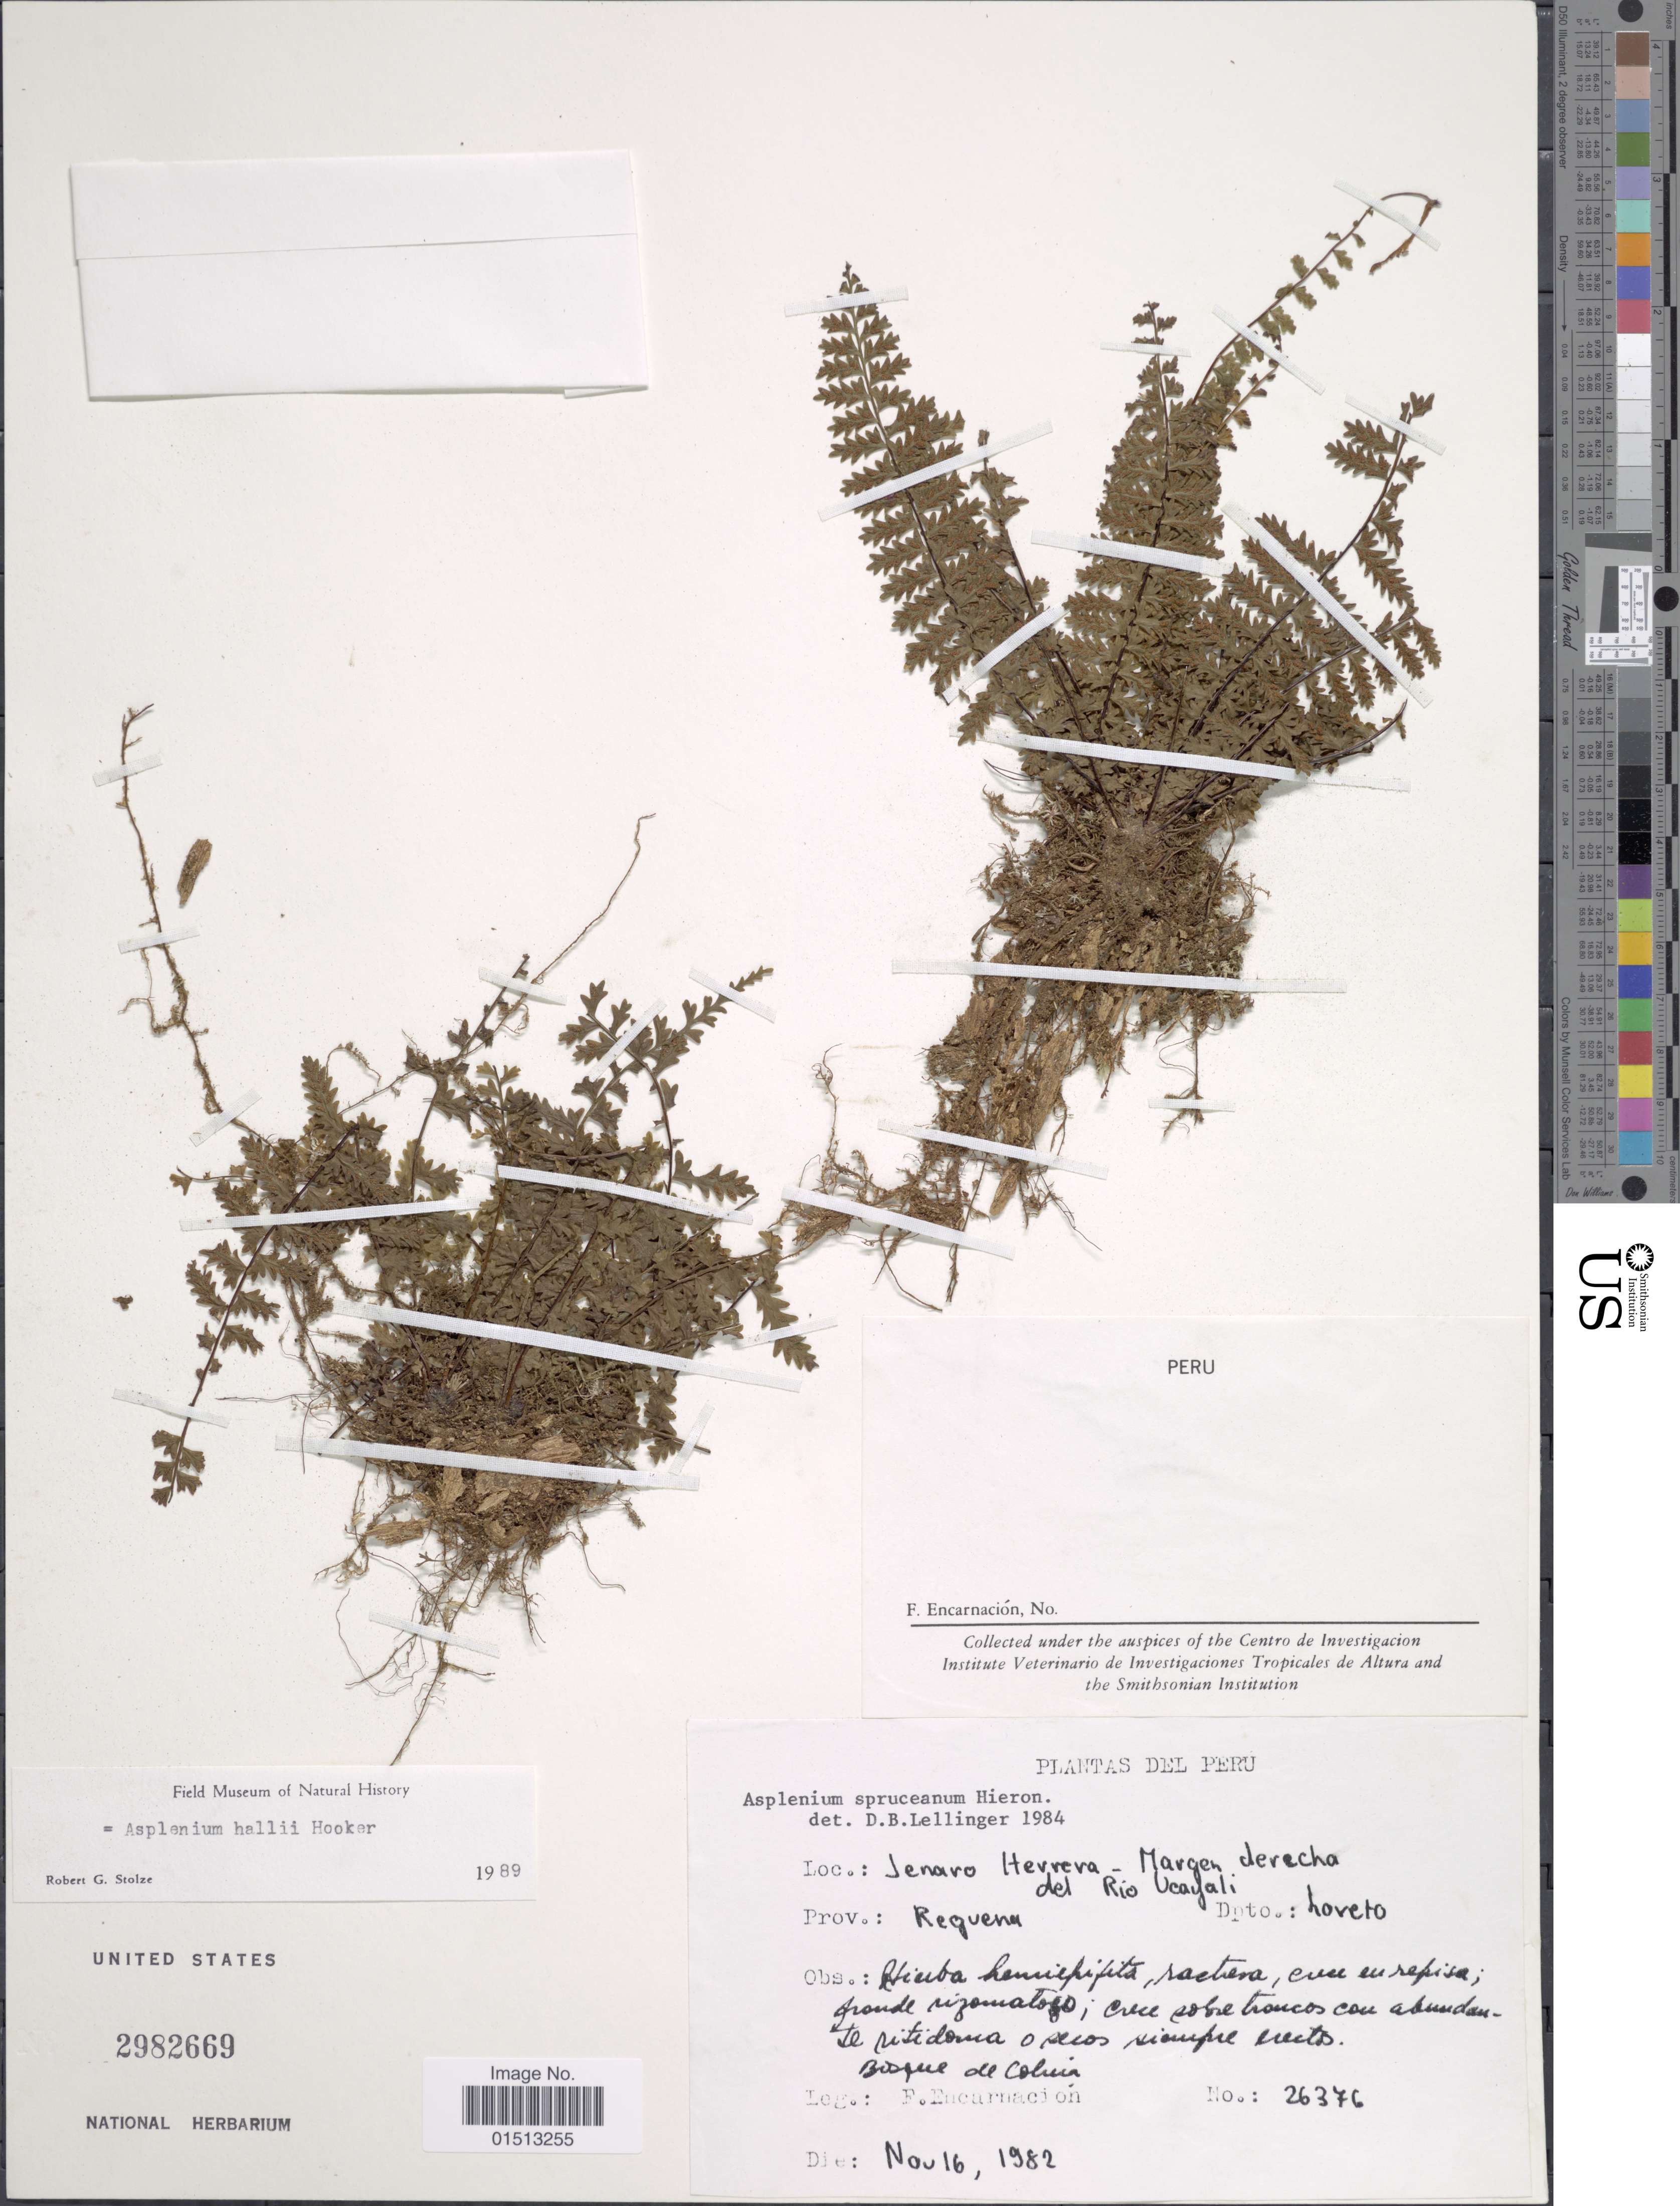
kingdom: Plantae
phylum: Tracheophyta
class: Polypodiopsida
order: Polypodiales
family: Aspleniaceae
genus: Asplenium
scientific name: Asplenium spruceanum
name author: Hieron.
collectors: F. Encarnación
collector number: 26376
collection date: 1982-11-16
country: Peru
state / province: Loreto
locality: Jenaro Herrera - Margen derecha del Rio Ucaifali, Prov. Reguena.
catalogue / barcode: US 2982669